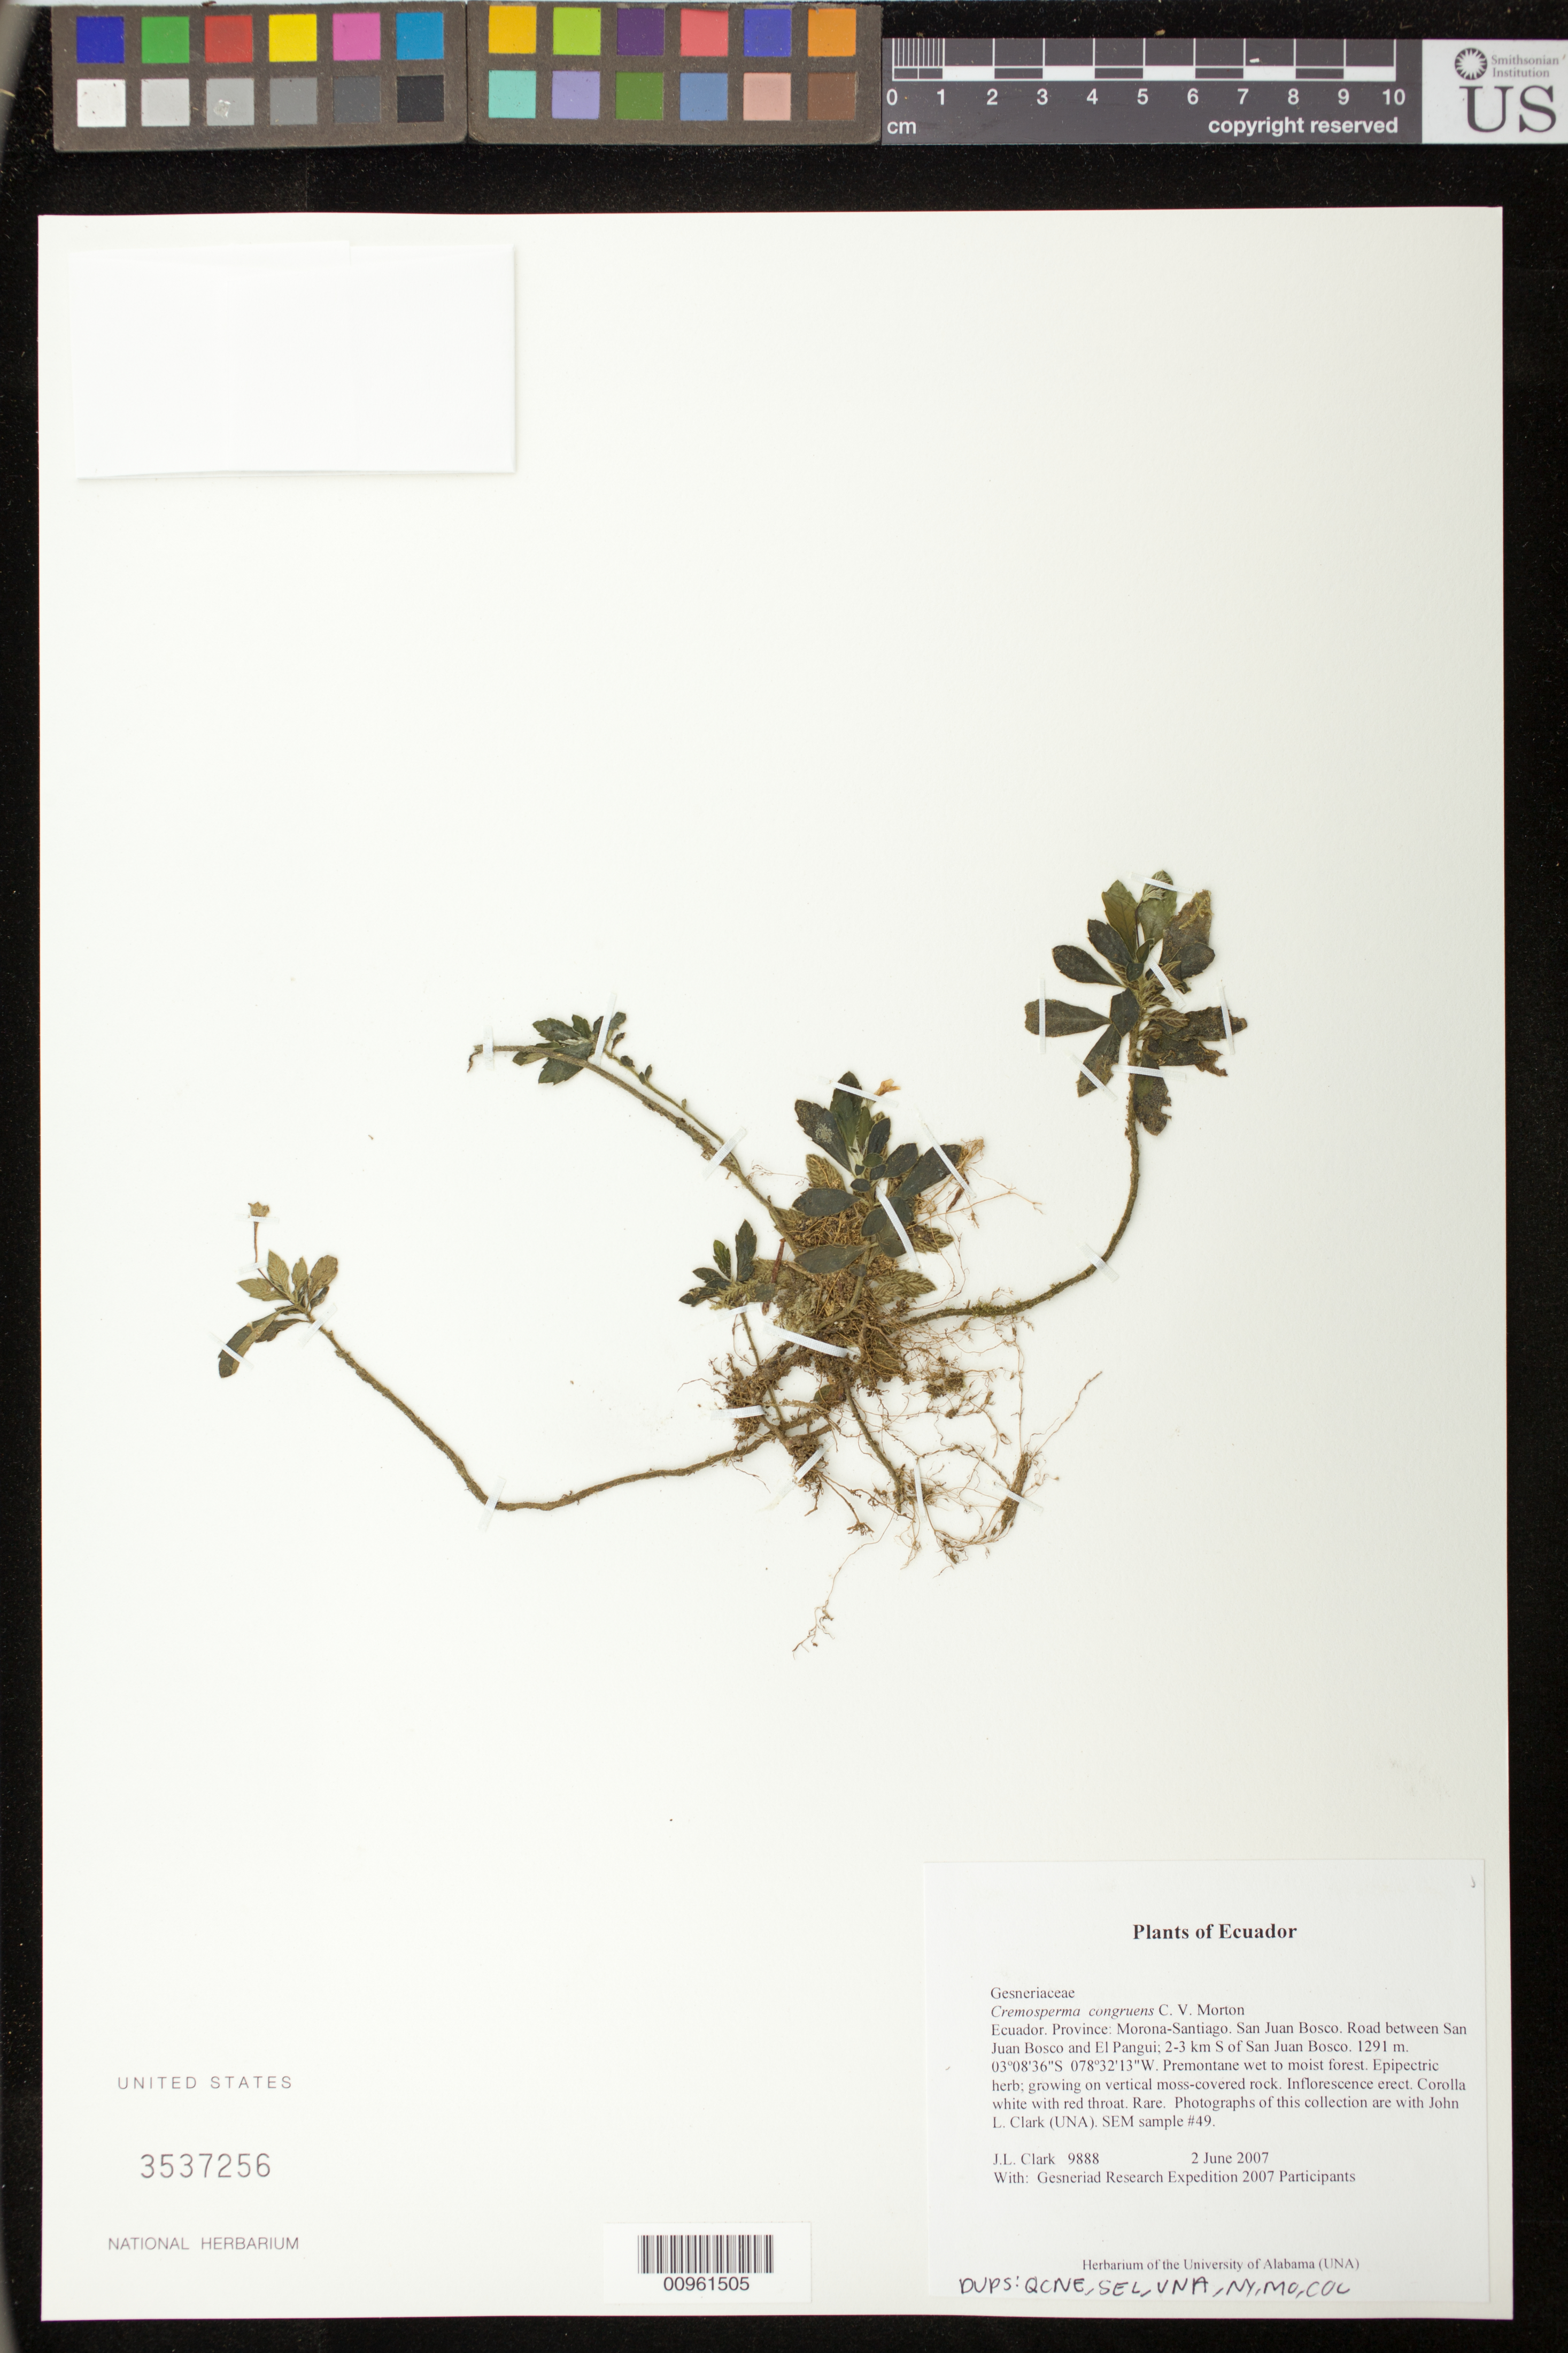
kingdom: Plantae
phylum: Tracheophyta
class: Magnoliopsida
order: Lamiales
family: Gesneriaceae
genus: Cremosperma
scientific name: Cremosperma congruens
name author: C.V. Morton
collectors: J. L. Clark & Gesneriad Research Expedition 2007 Participants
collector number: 9888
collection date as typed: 02 Jun 2007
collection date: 2007-06-02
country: Ecuador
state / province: Morona-Santiago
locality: San Juan Bosco. Road between San Juan Bosco and El Pangui; 2-3 km S of San Juan Bosco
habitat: Premontane wet to moist forest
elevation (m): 1291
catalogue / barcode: US 3537256